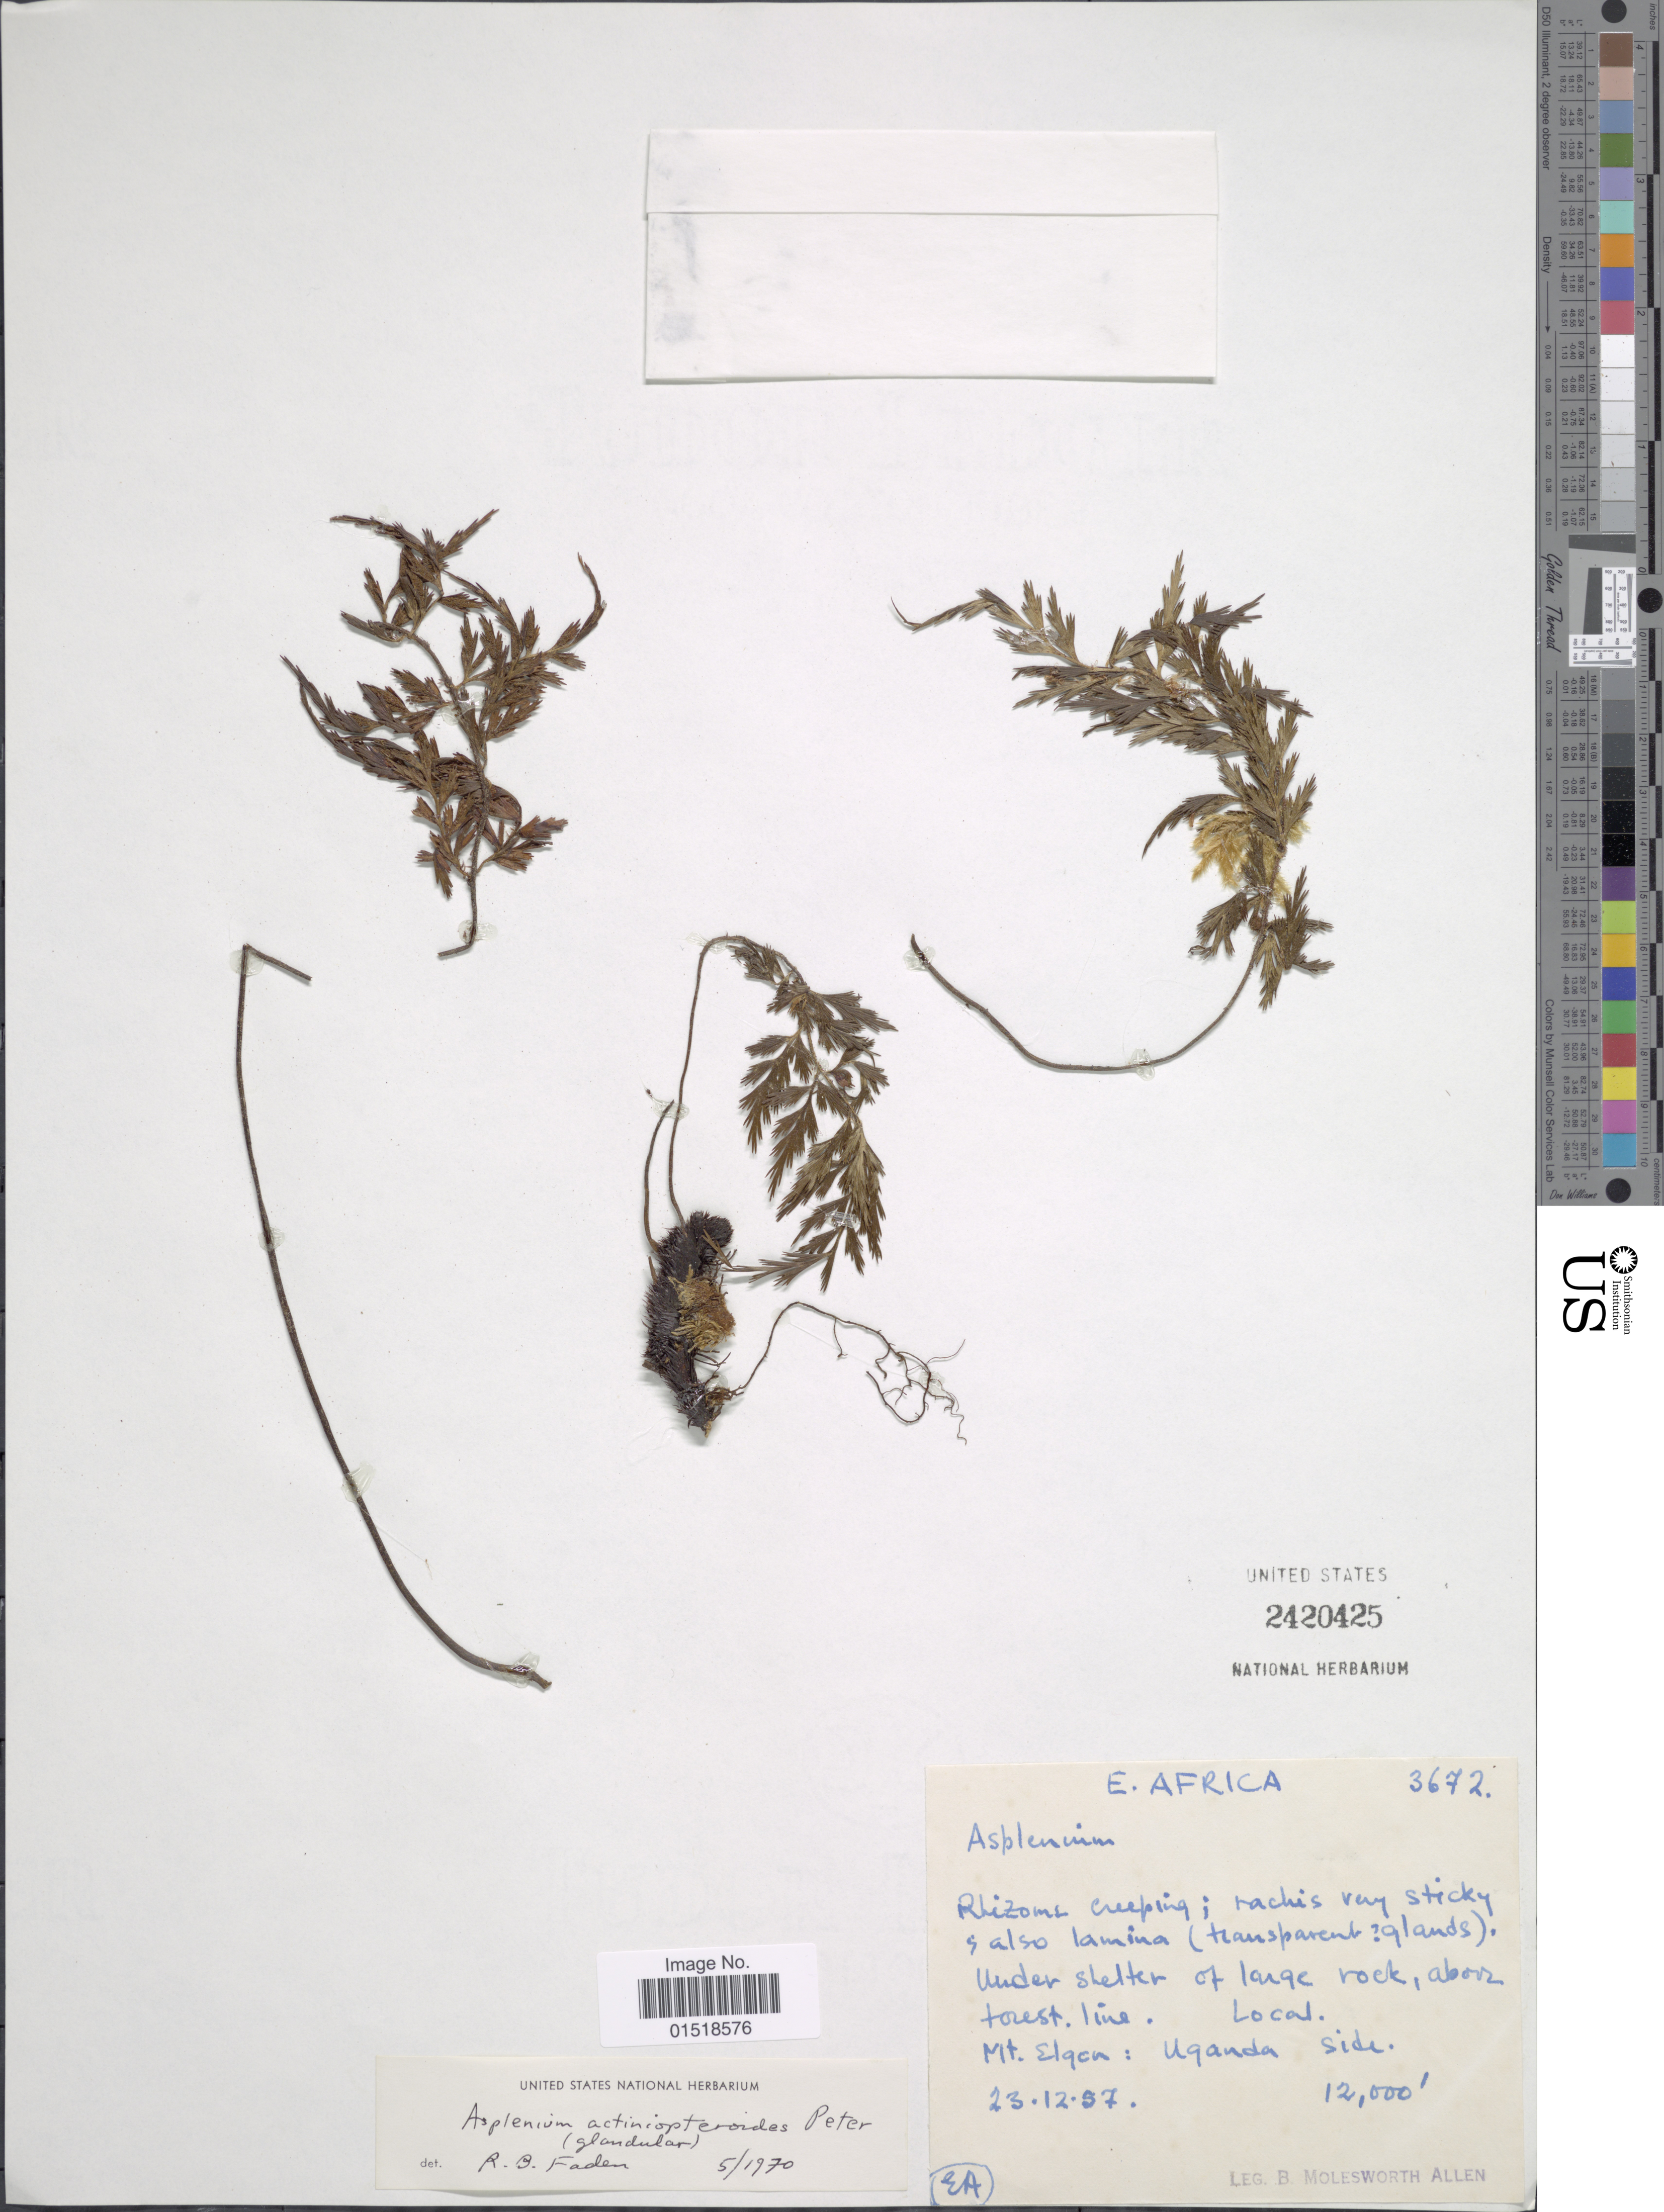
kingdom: Plantae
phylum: Tracheophyta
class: Polypodiopsida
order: Polypodiales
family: Aspleniaceae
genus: Asplenium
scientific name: Asplenium actiniopteroides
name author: Peter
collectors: B. E. G. Molesworth-Allen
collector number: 3672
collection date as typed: Transcribed d/m/y: 23/12/57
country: Uganda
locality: E. Africa. Mt. Elgen: Uganda side.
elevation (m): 3658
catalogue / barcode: US 2420425